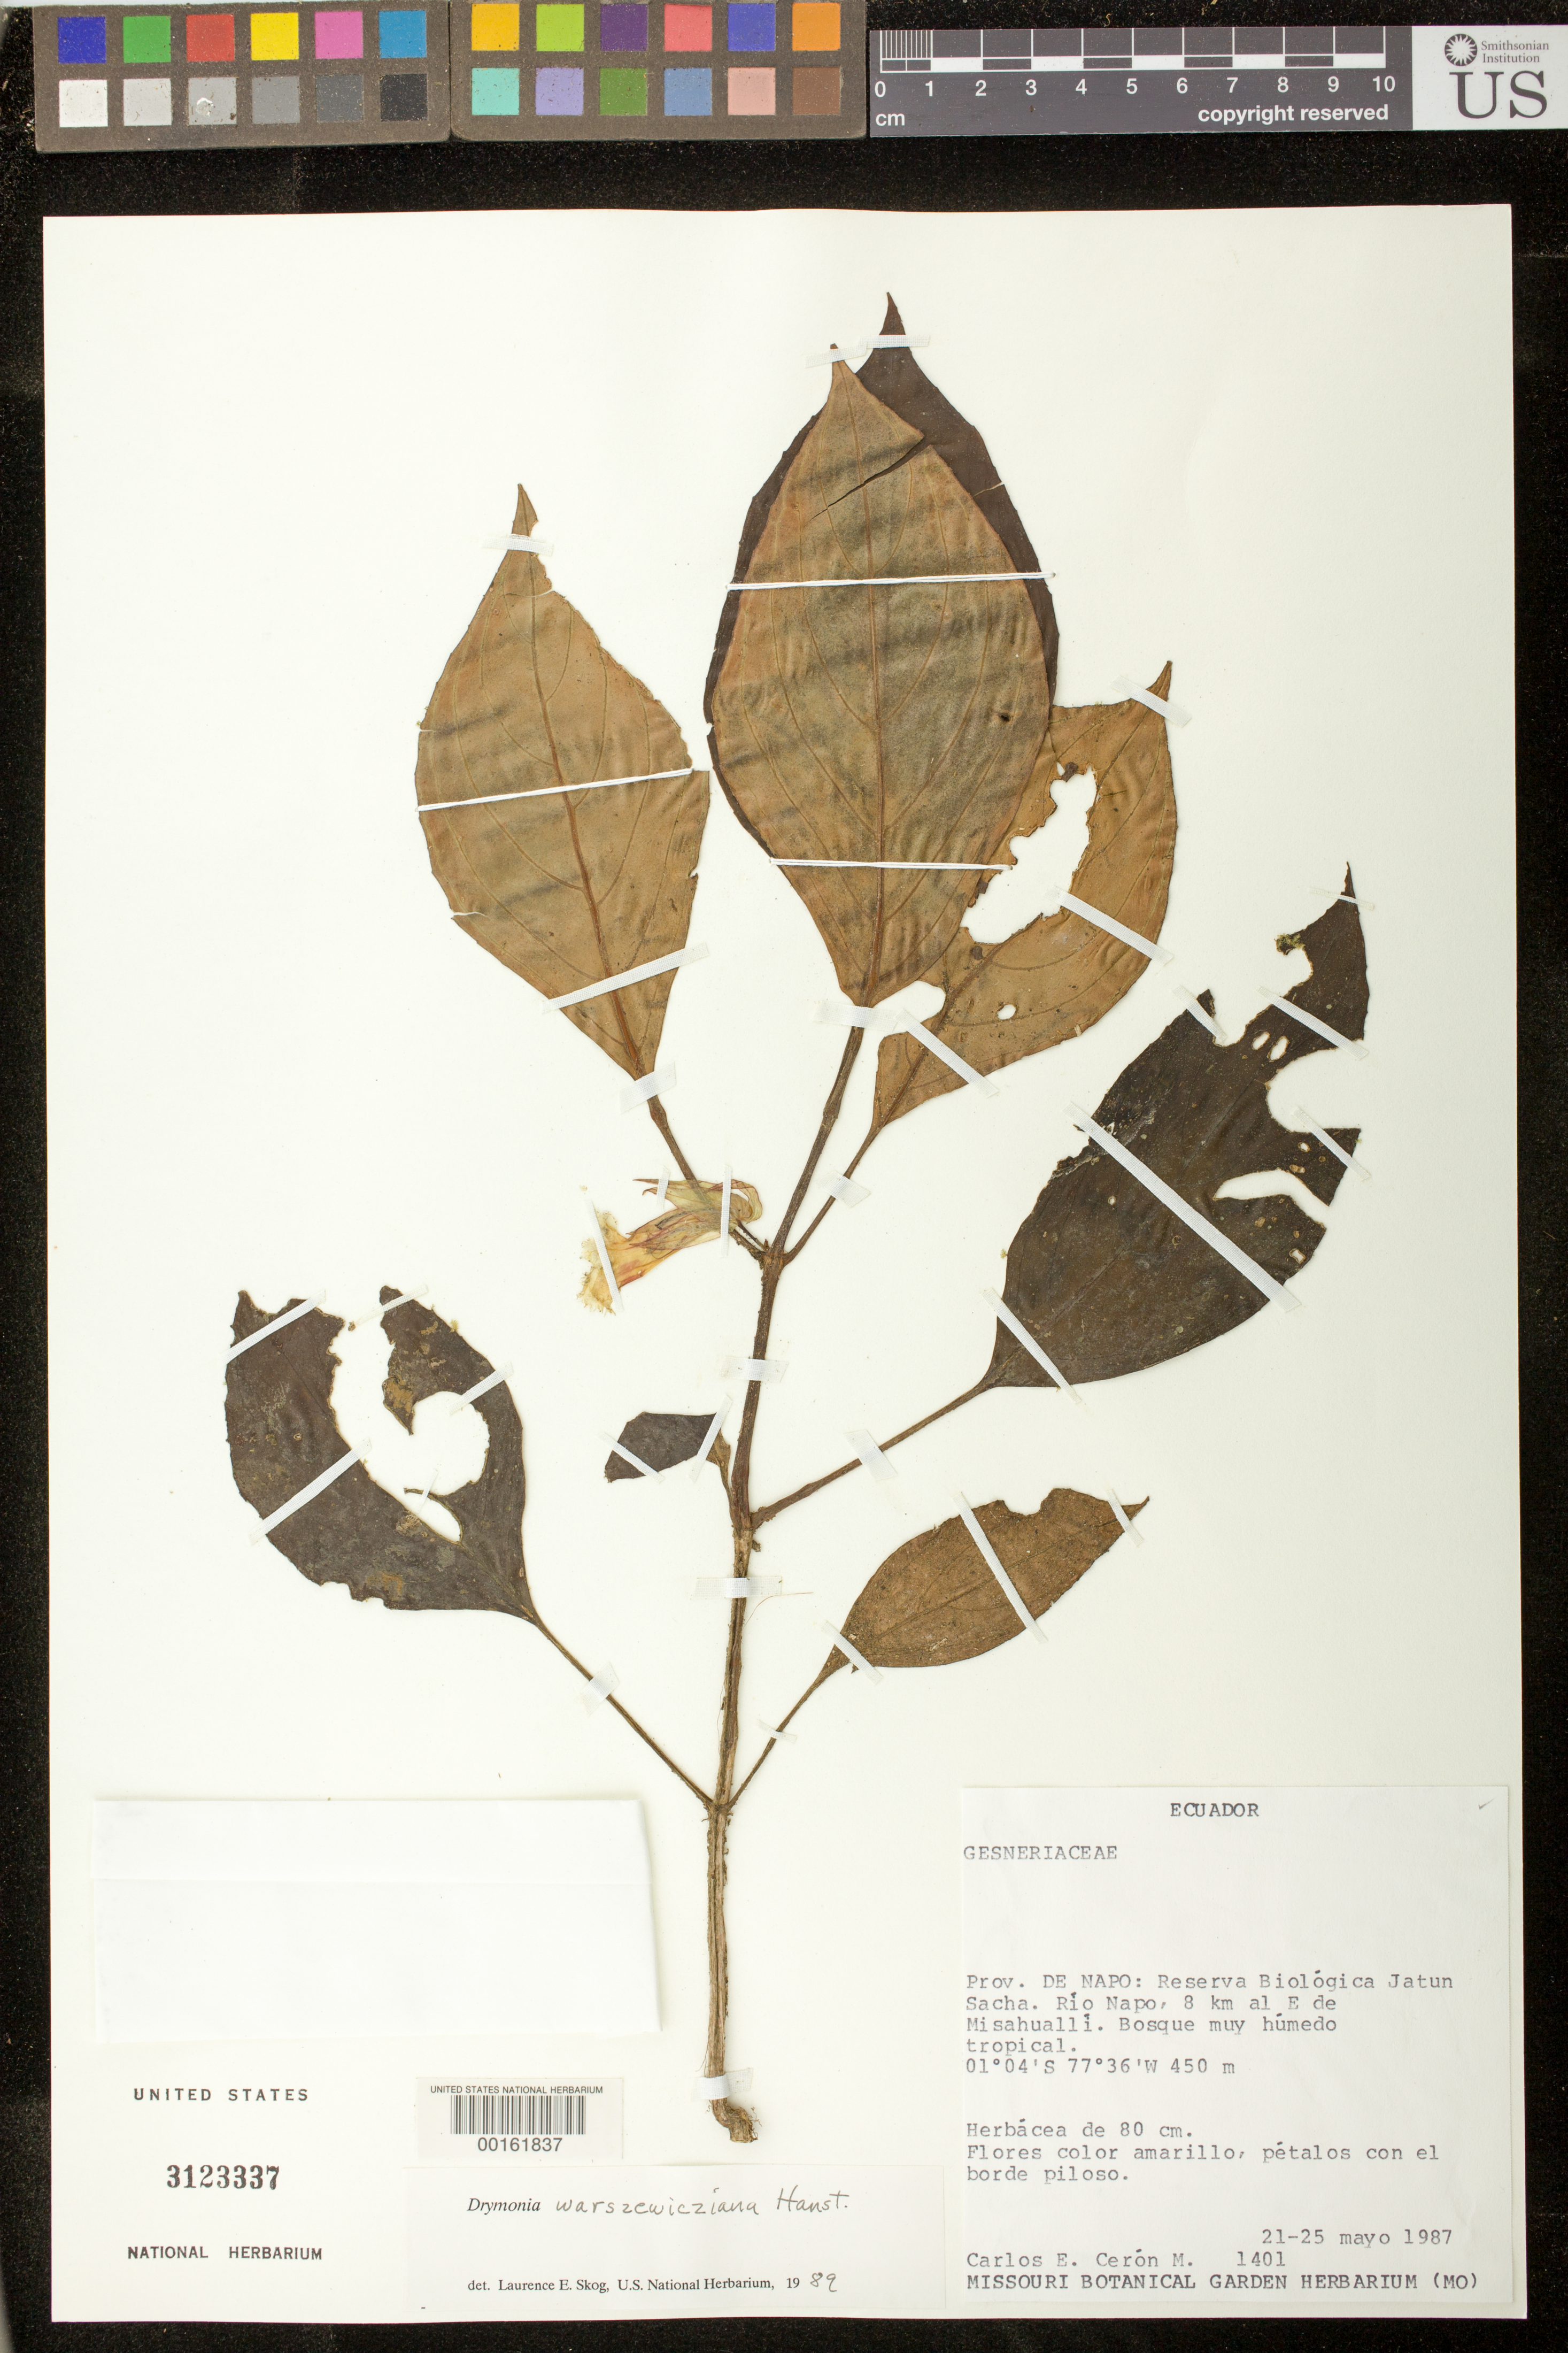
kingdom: Plantae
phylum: Tracheophyta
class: Magnoliopsida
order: Lamiales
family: Gesneriaceae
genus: Drymonia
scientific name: Drymonia warszewicziana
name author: Hanst.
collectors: C. E. Cerón M.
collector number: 1401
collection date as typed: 21-25 May 1987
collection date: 1987-05-21/1987-05-25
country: Ecuador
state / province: Napo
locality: Reserva Biologica Jatun Sacha, Rio Napo, 8 km E of Misahualli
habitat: Very humid tropical forest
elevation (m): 450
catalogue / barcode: US 3123337